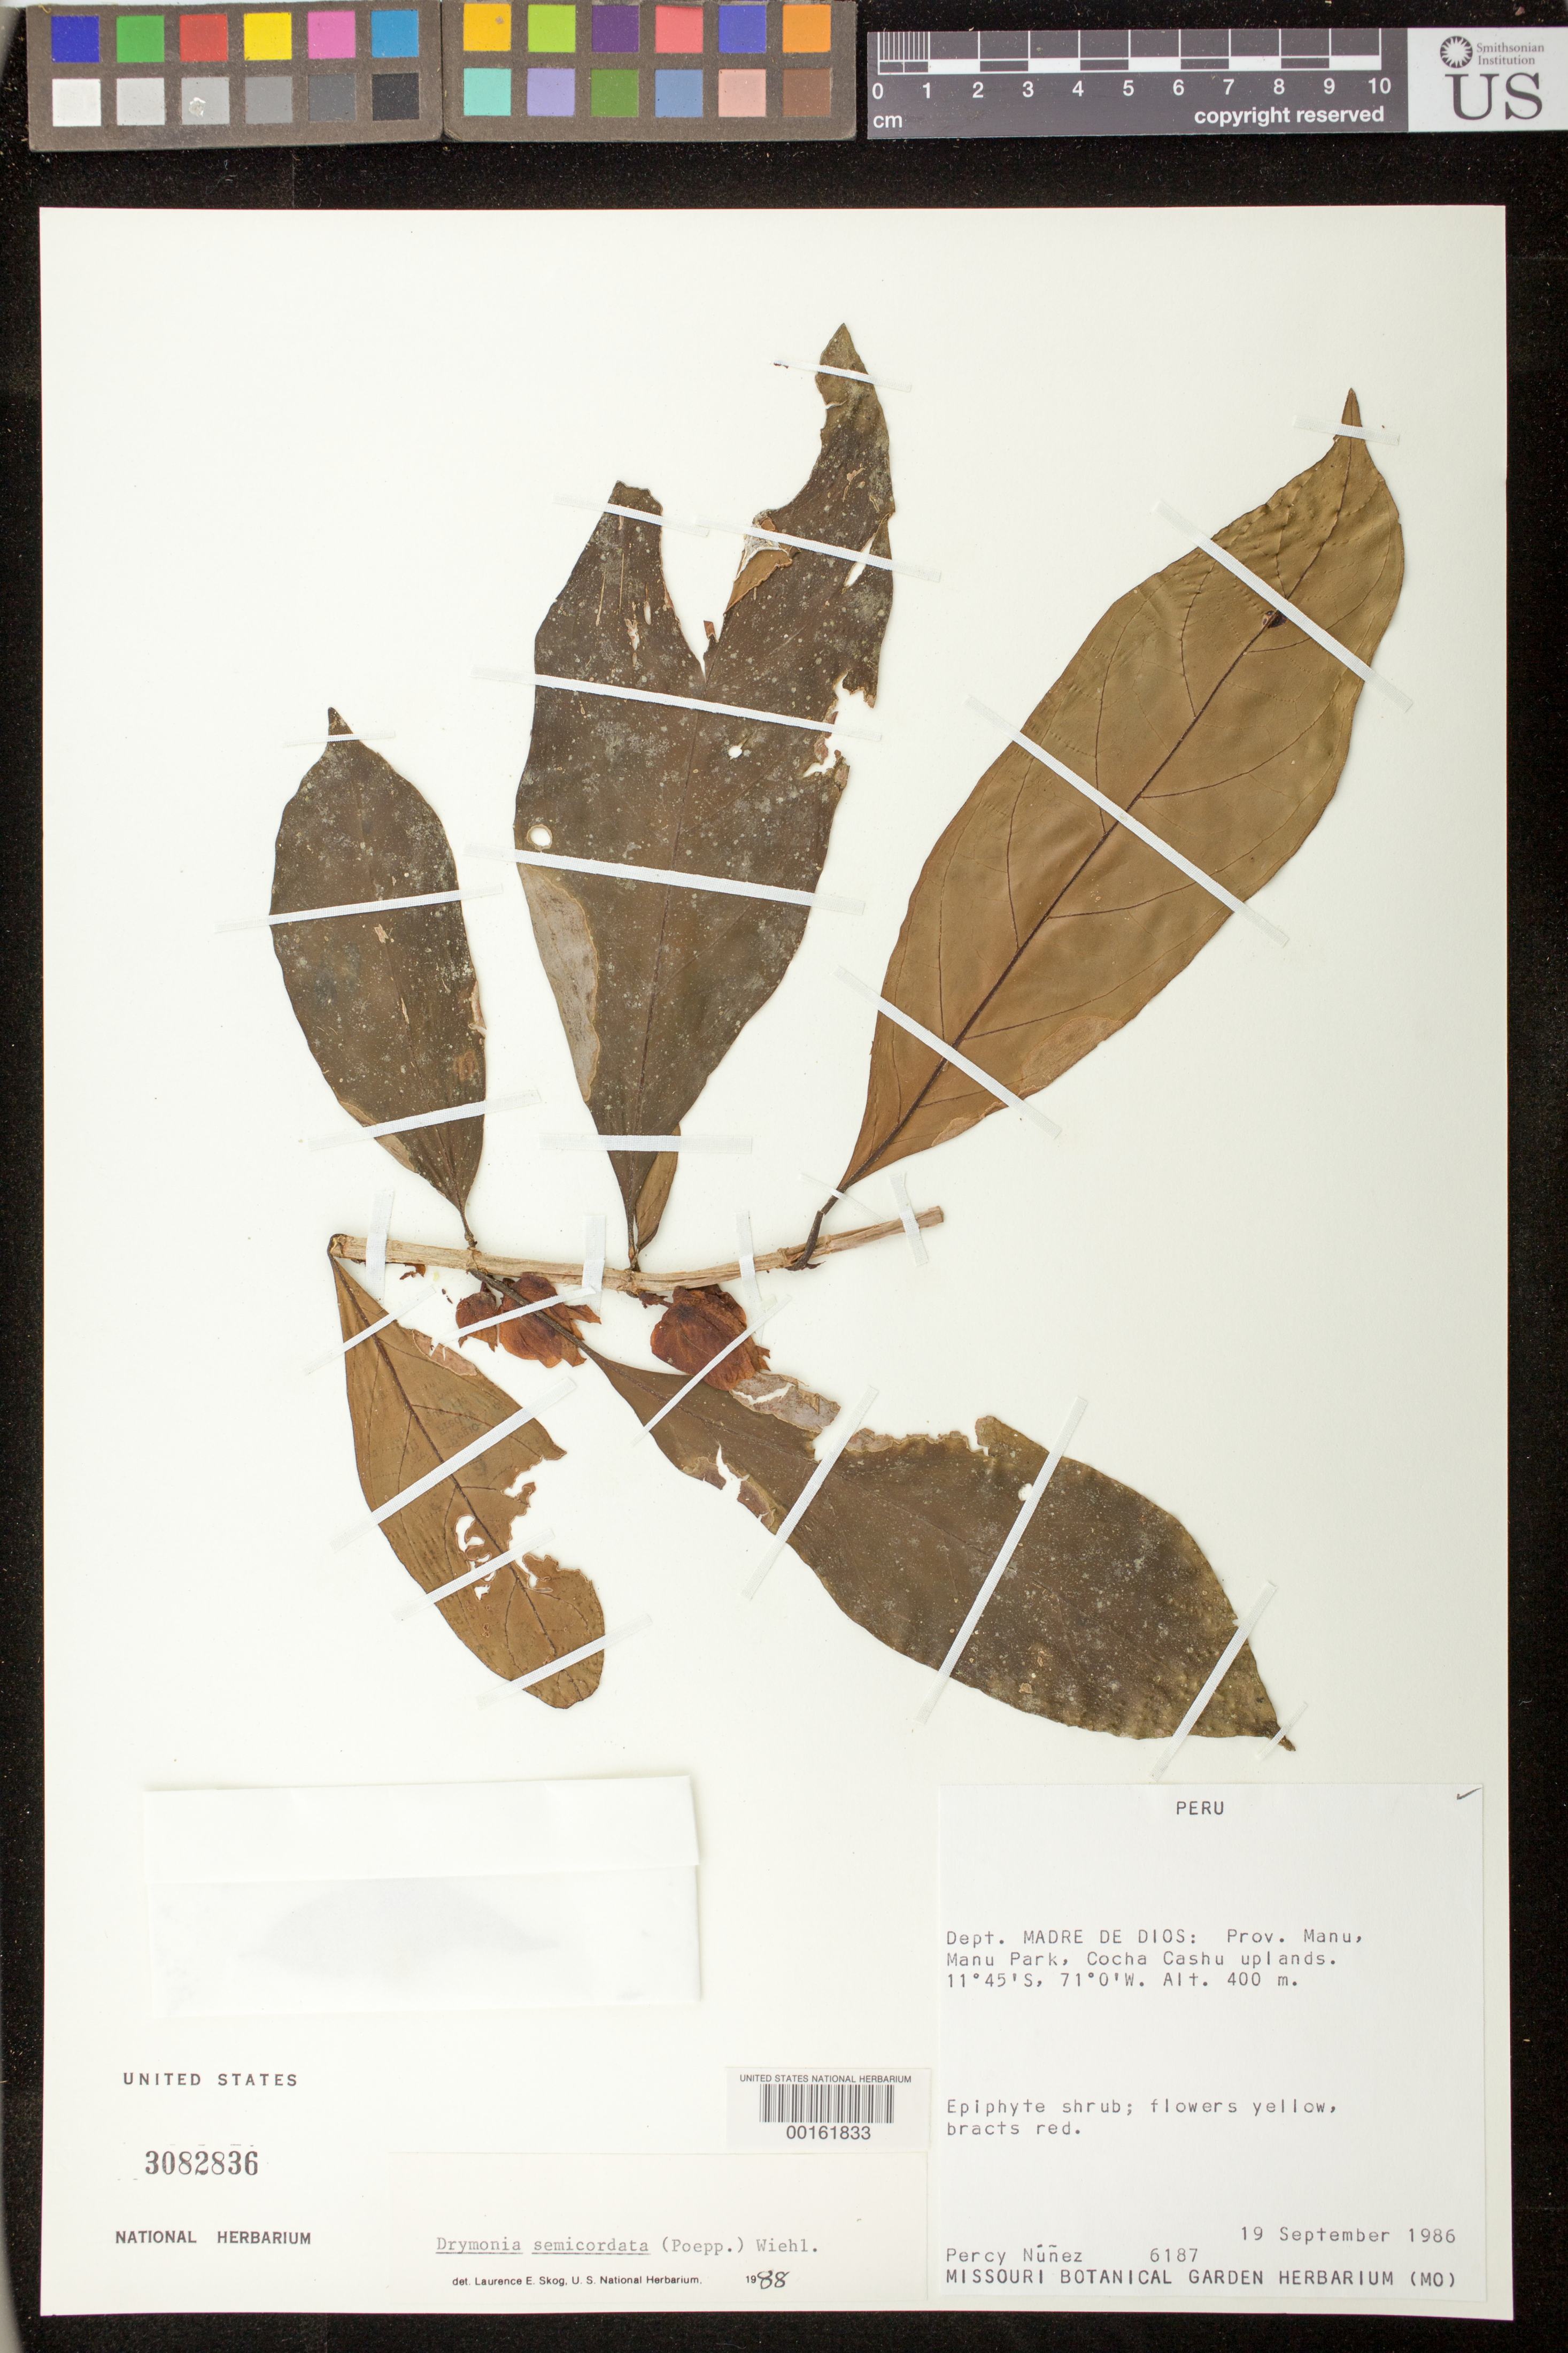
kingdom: Plantae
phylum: Tracheophyta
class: Magnoliopsida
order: Lamiales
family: Gesneriaceae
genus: Drymonia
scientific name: Drymonia semicordata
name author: (Poepp.) Wiehler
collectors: P. Núñez V.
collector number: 6187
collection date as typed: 19 Sep 1986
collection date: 1986-09-19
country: Peru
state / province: Madre de Dios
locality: Prov. Manu; Manu Park, Cocha Cashu uplands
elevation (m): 400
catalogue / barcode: US 3082836